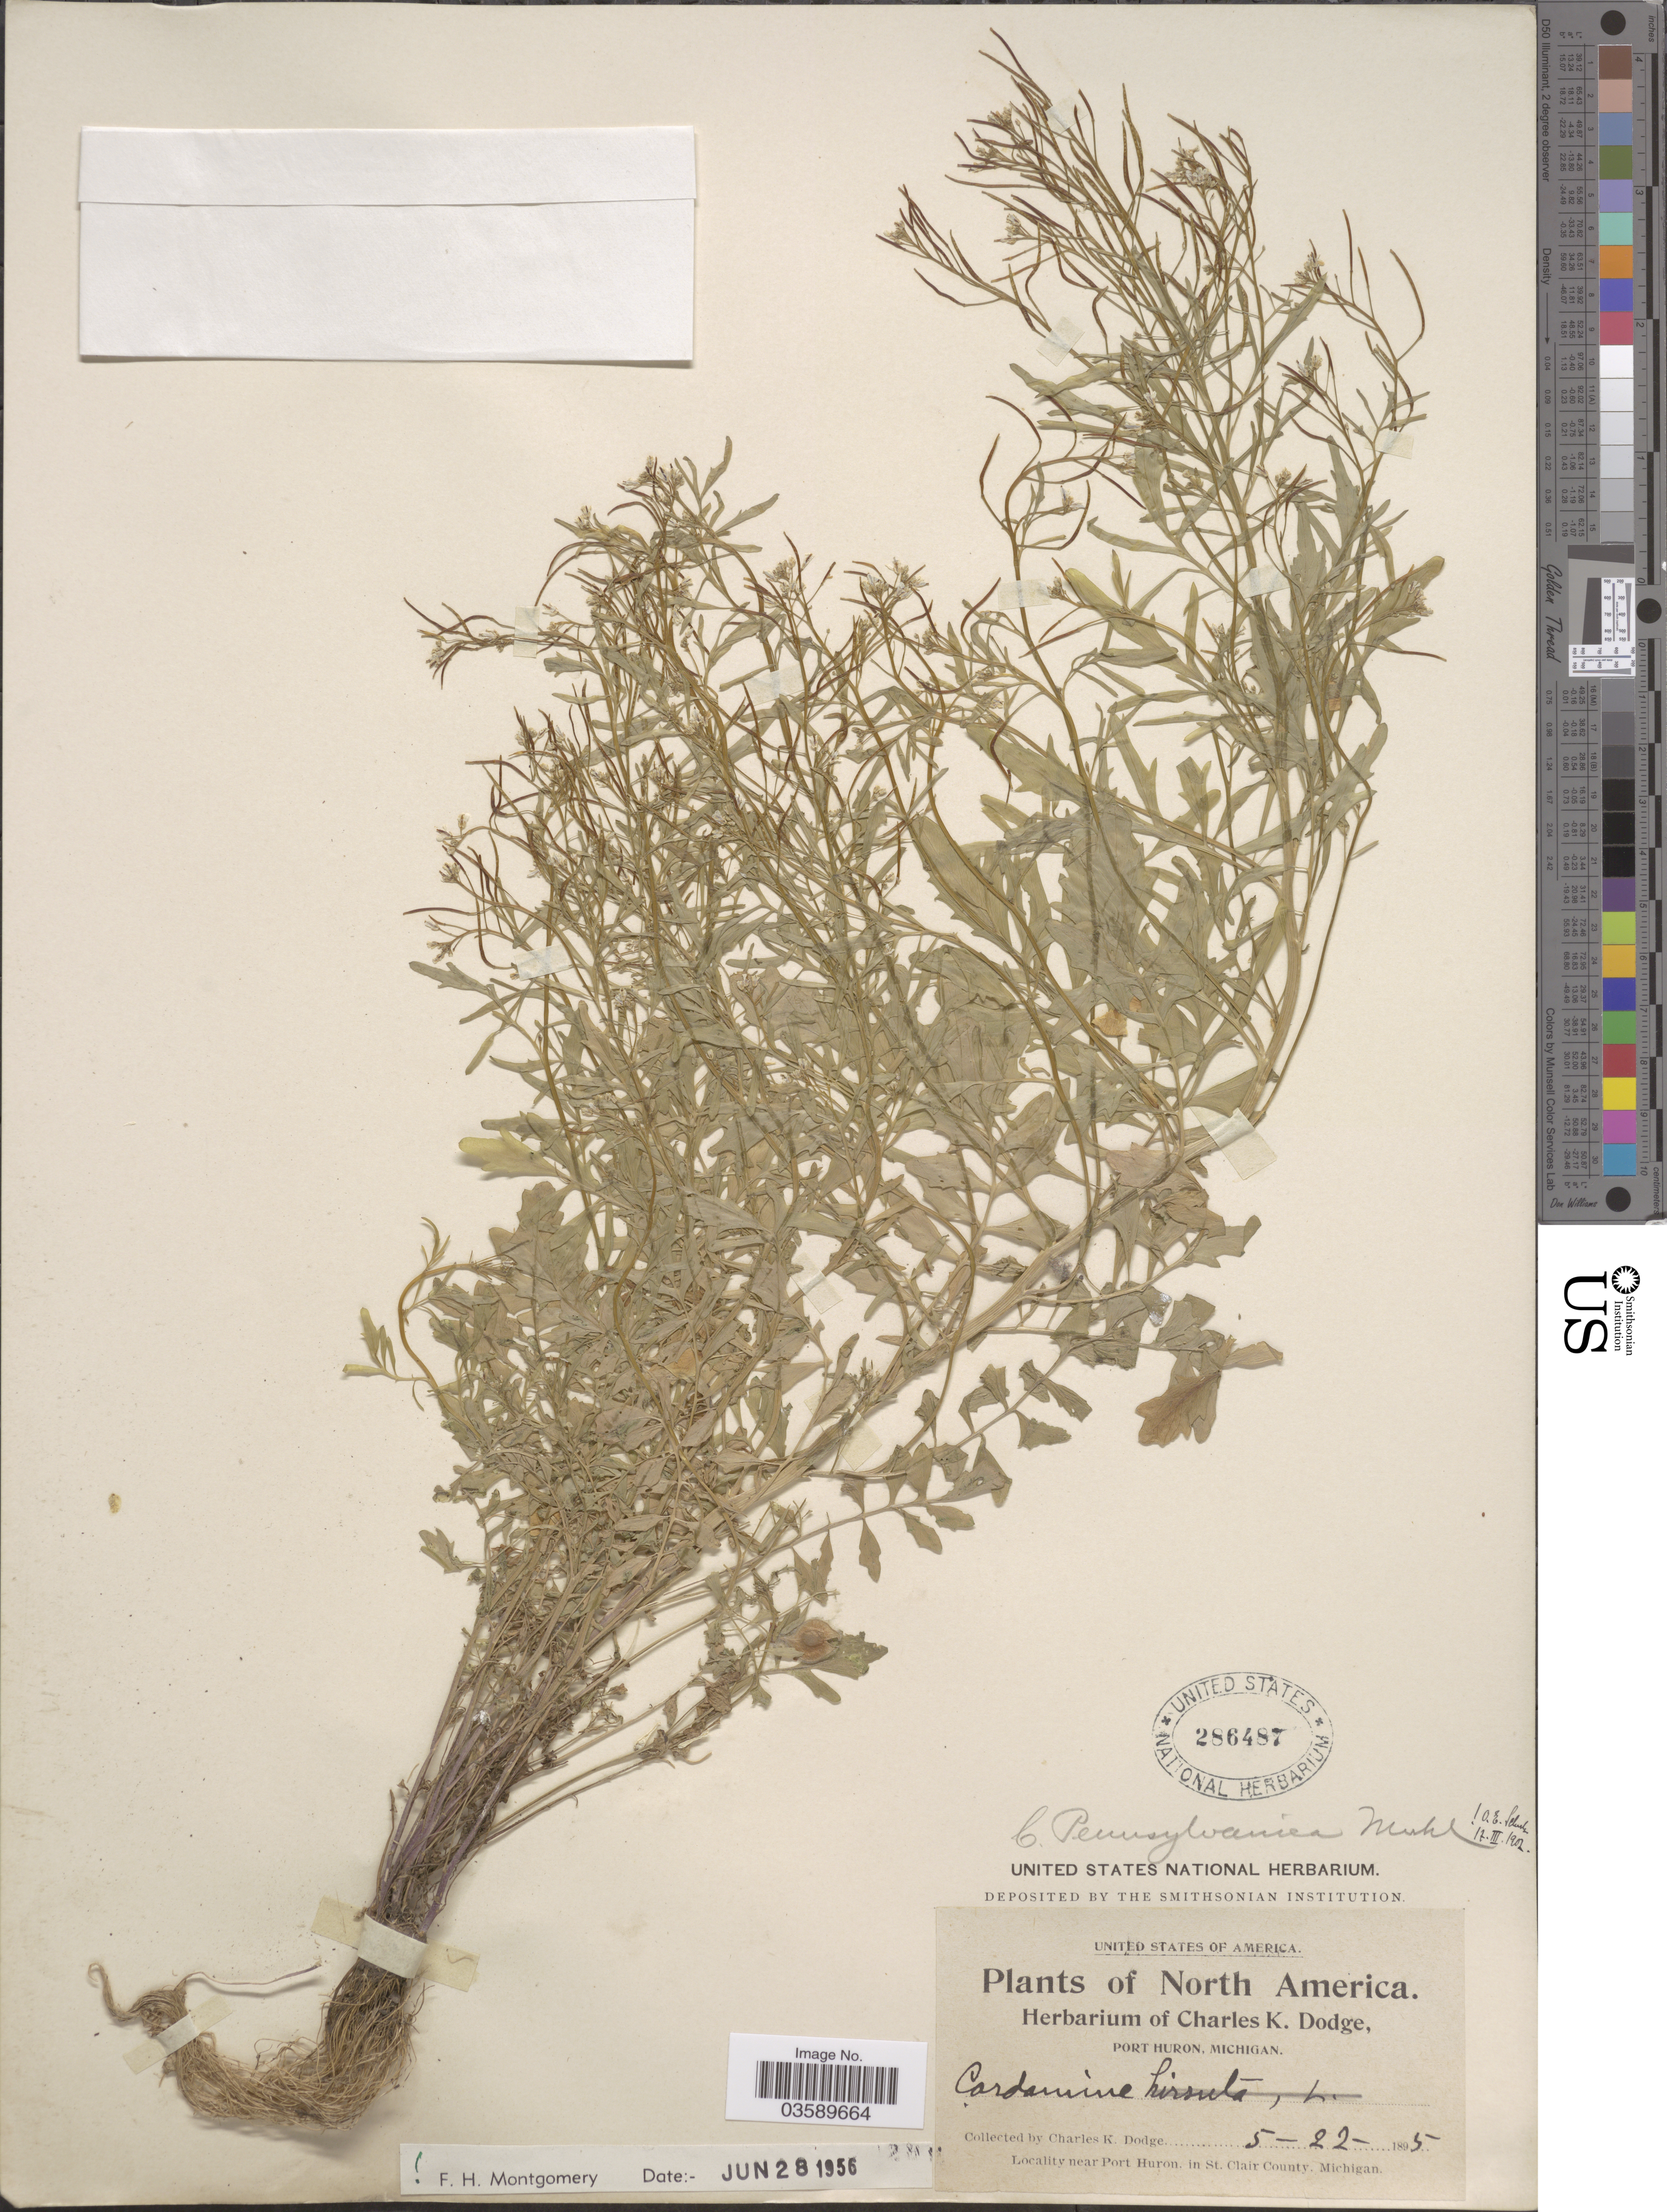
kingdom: Plantae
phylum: Tracheophyta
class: Magnoliopsida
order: Brassicales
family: Brassicaceae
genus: Cardamine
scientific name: Cardamine pensylvanica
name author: Muhl. ex Willd.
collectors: C. K. Dodge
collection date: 1895-05-22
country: United States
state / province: Michigan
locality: Near Port Huron, in St. Clair County.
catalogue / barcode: US 286487